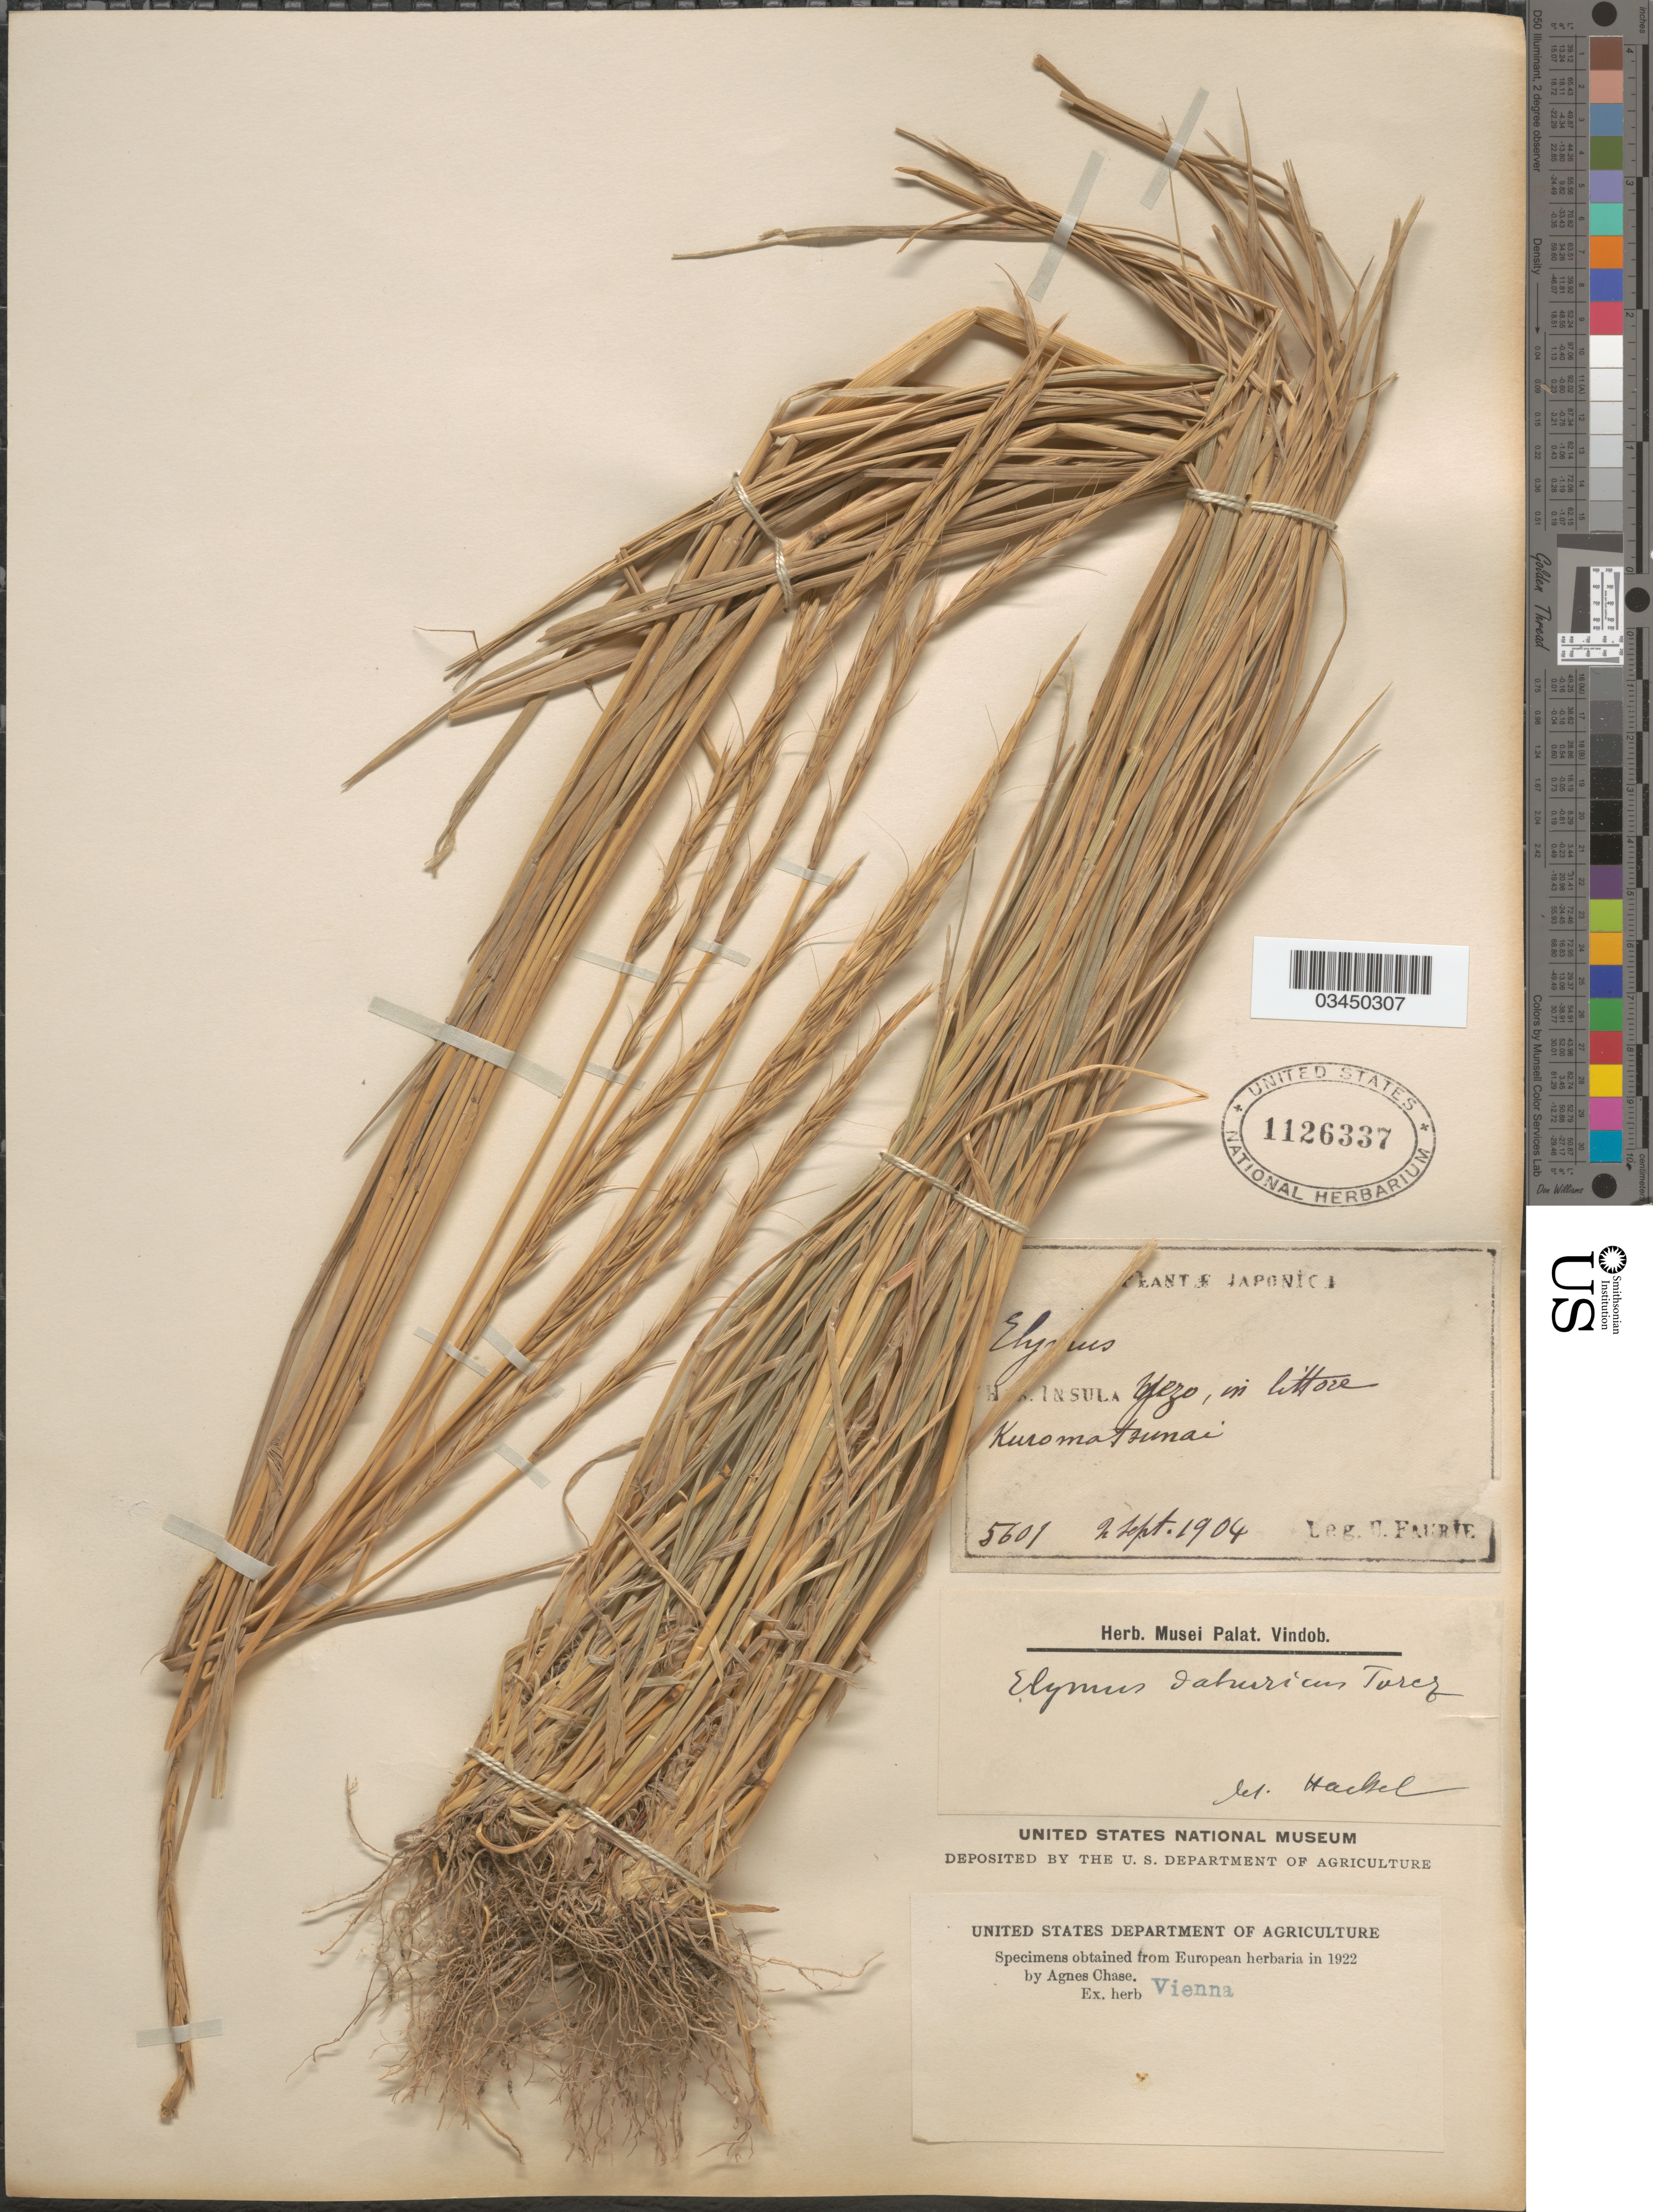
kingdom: Plantae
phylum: Tracheophyta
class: Liliopsida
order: Poales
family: Poaceae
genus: Elymus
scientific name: Elymus dahuricus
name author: Turcz. ex Griseb.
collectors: U. Faurie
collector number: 5601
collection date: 1904-09-02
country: Japan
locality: Insula Yezo, in littore Kuromatsunai.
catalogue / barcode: US 1126337